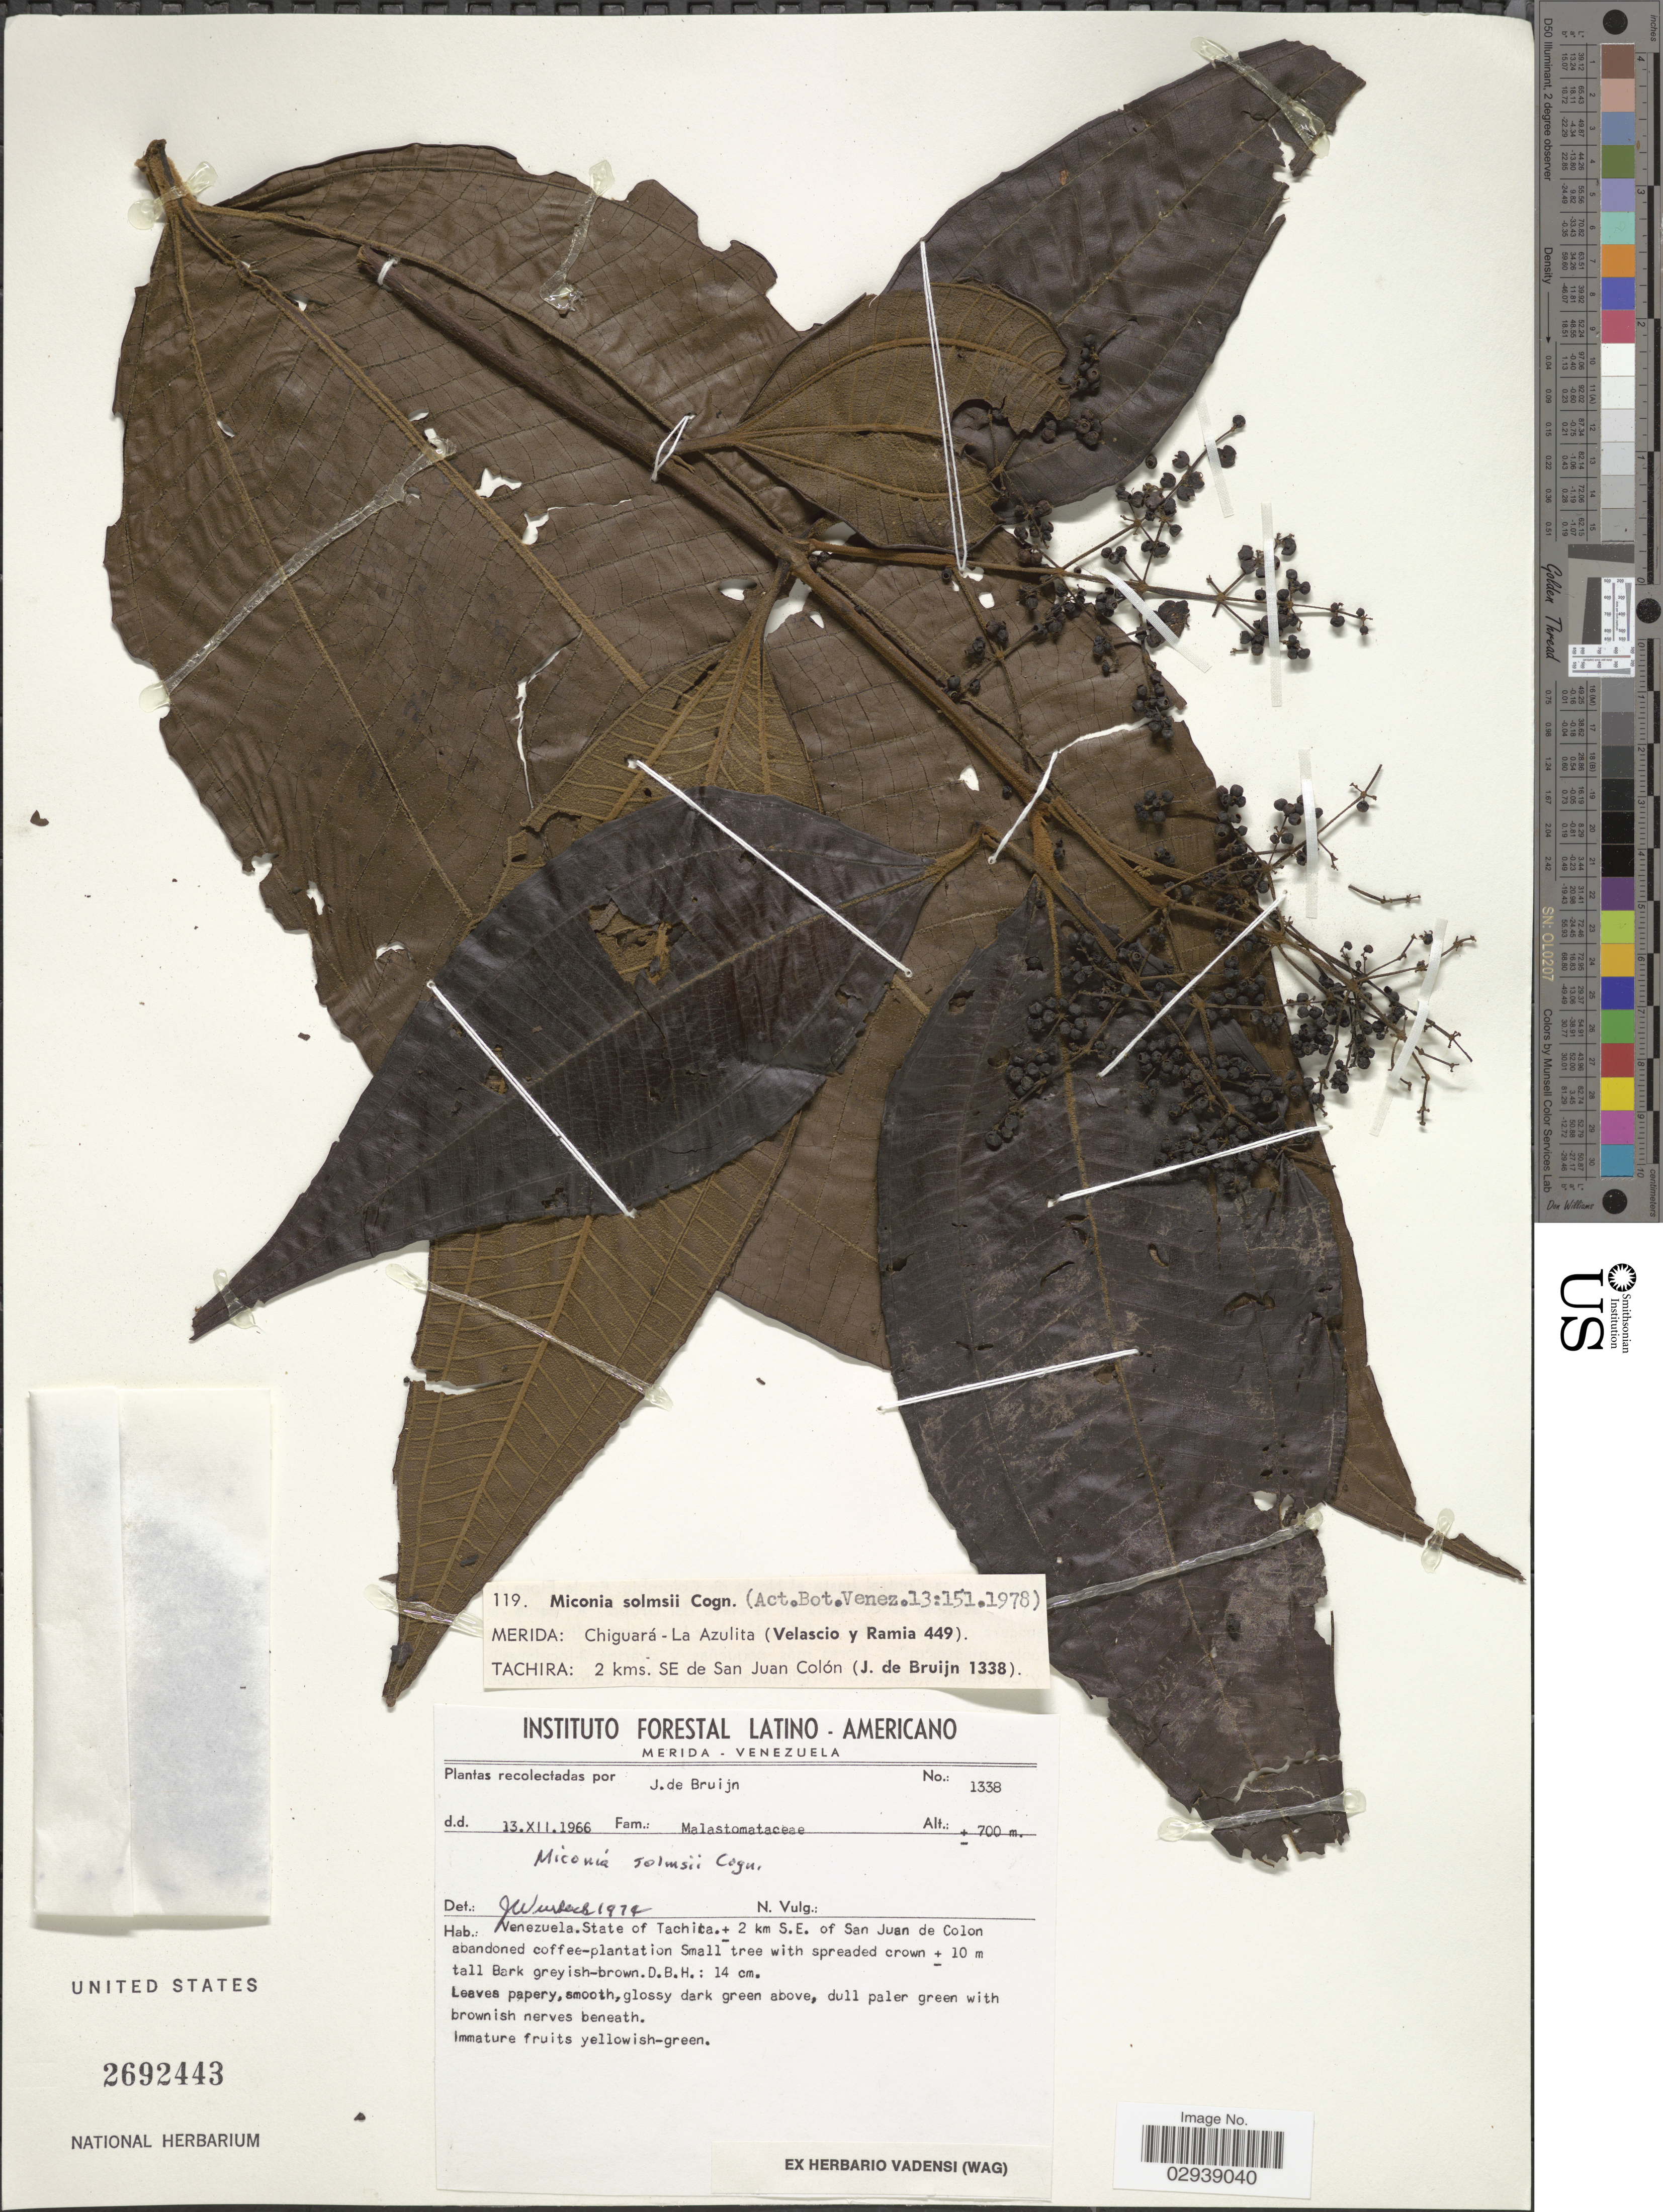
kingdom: Plantae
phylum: Tracheophyta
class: Magnoliopsida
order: Myrtales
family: Melastomataceae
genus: Miconia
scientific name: Miconia solmsii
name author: Cogn.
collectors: J. Bruijn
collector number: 1338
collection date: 1966-12-13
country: Venezuela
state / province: Tachira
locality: ± 2 km S.E. of San Juan de Colon abandoned coffee-plantation.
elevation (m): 700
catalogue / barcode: US 2692443